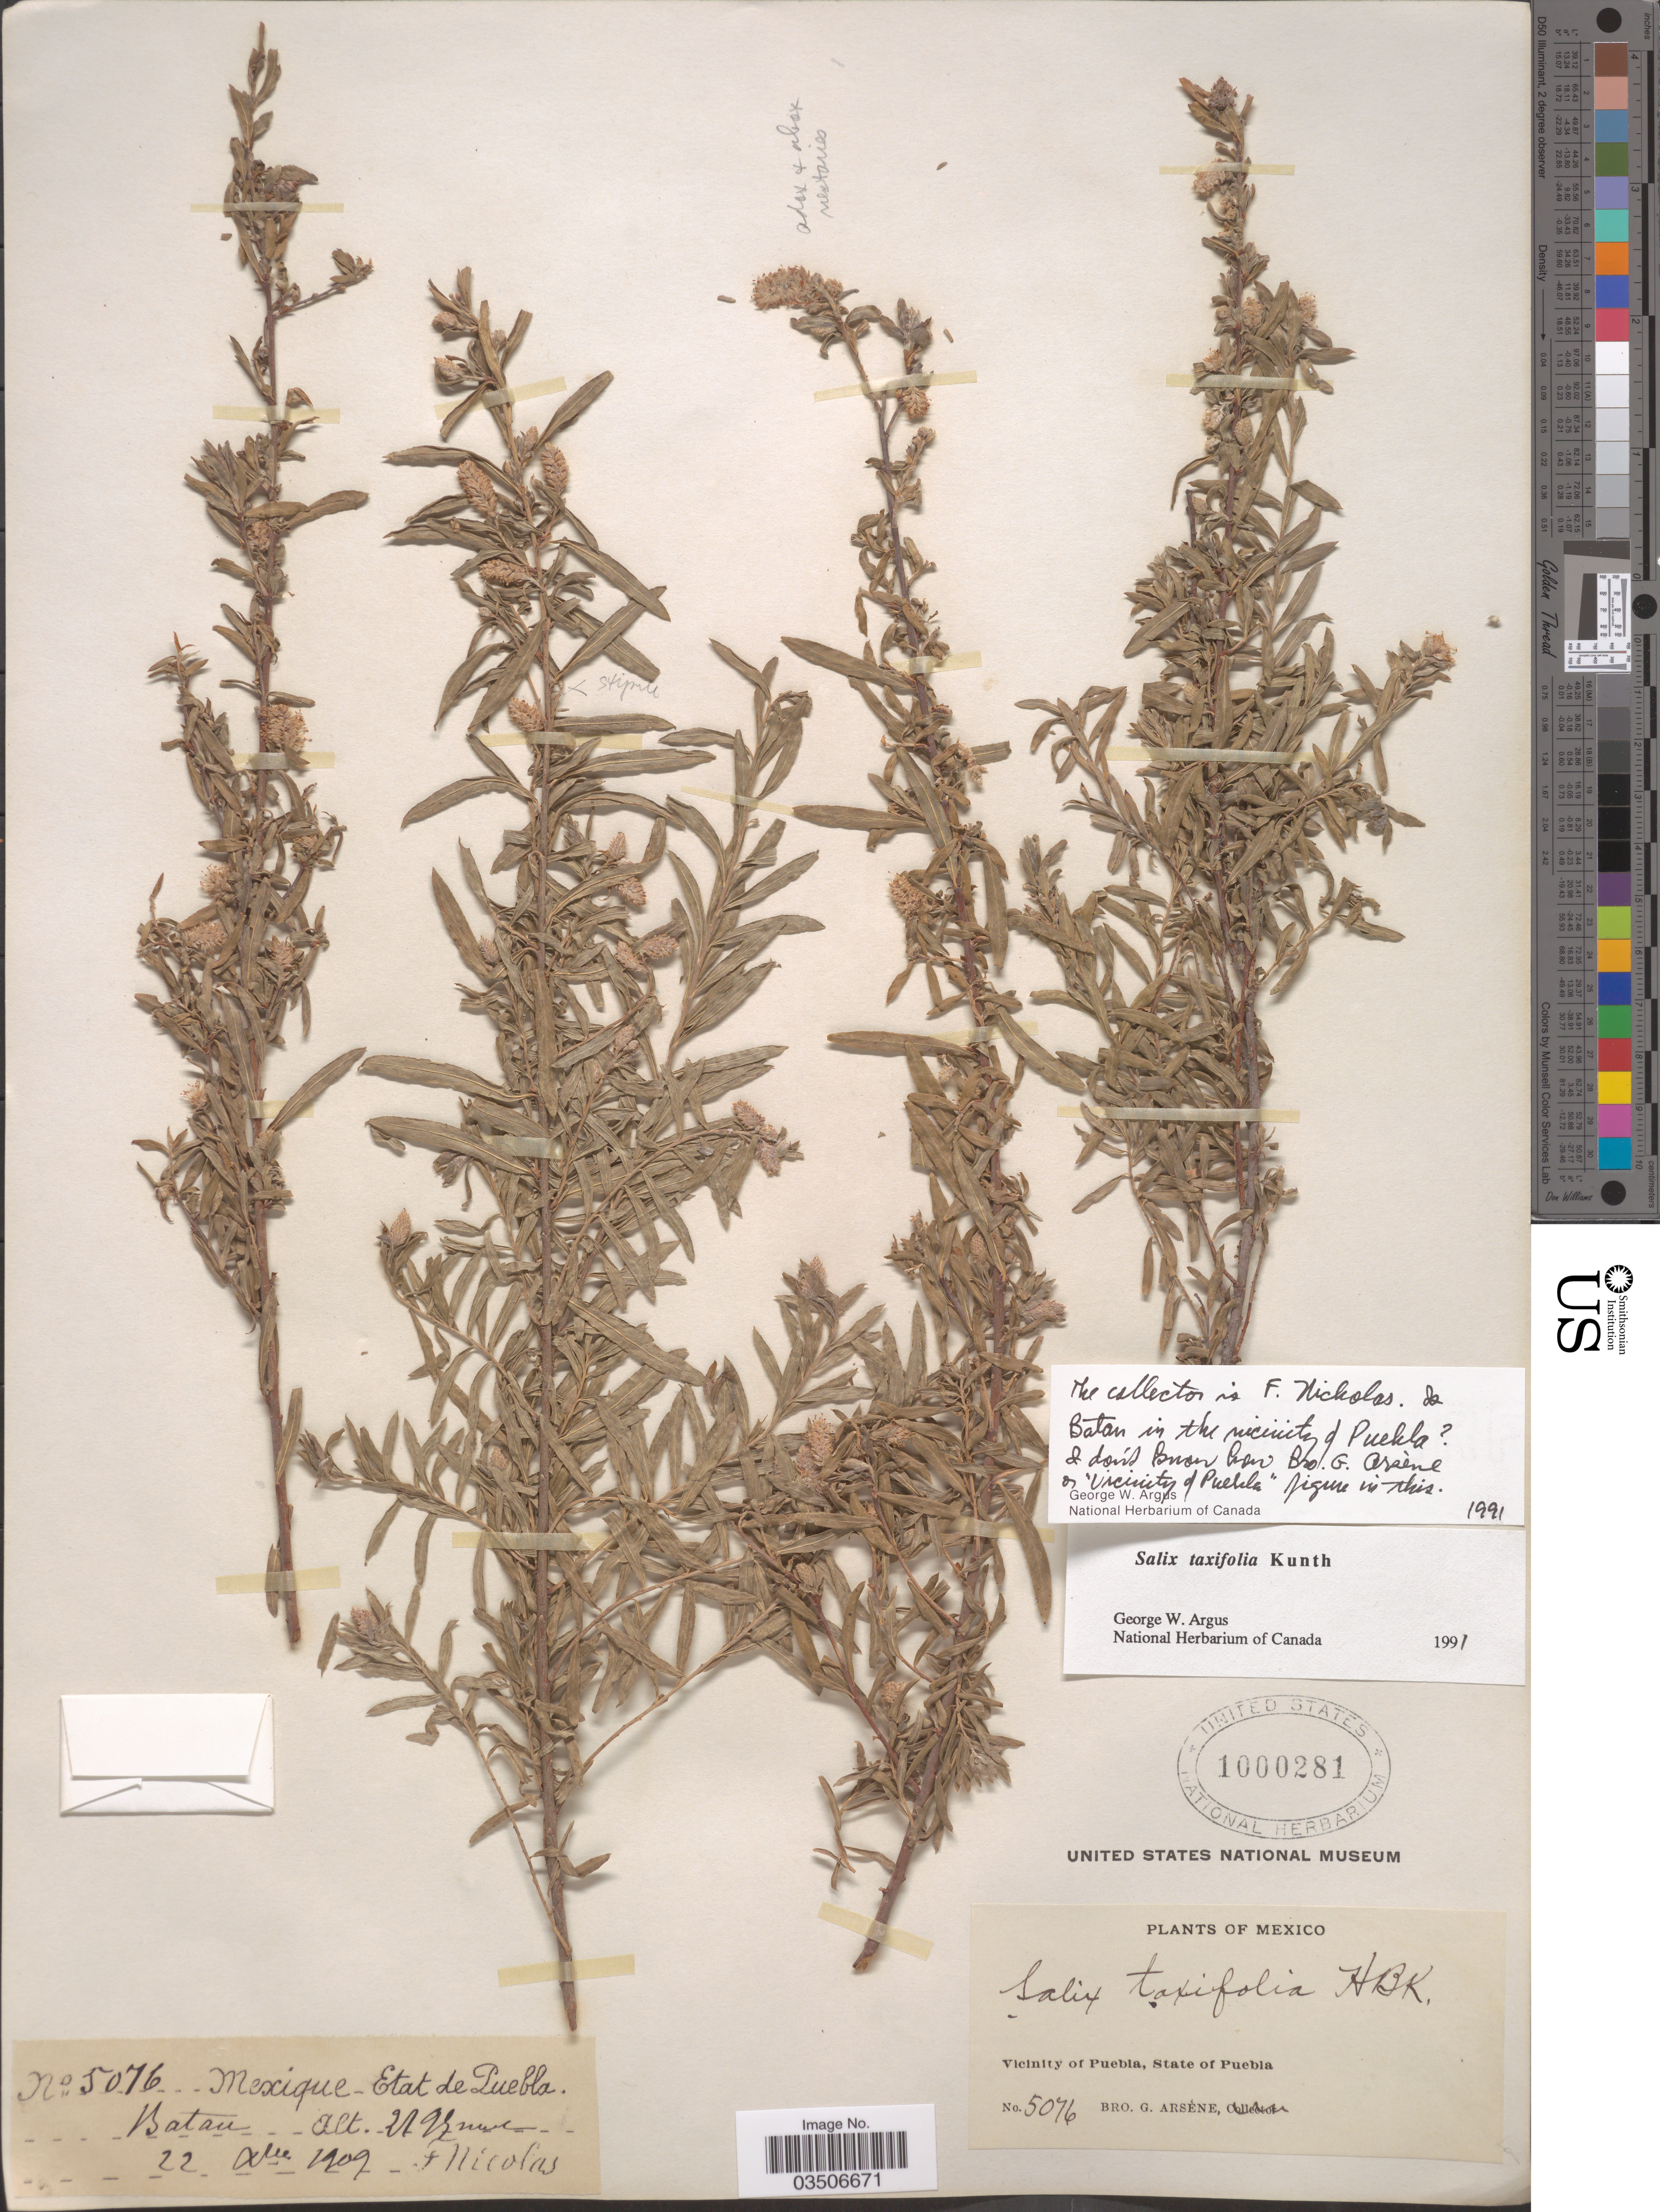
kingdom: Plantae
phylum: Tracheophyta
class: Magnoliopsida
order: Malpighiales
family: Salicaceae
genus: Salix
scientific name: Salix taxifolia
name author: Kunth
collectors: Bro. G. Arsène & B. Nicolas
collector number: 5076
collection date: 1909-07-22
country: Mexico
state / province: Puebla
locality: Batan. Vicinity of Puebla.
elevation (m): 2197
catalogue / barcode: US 1000281